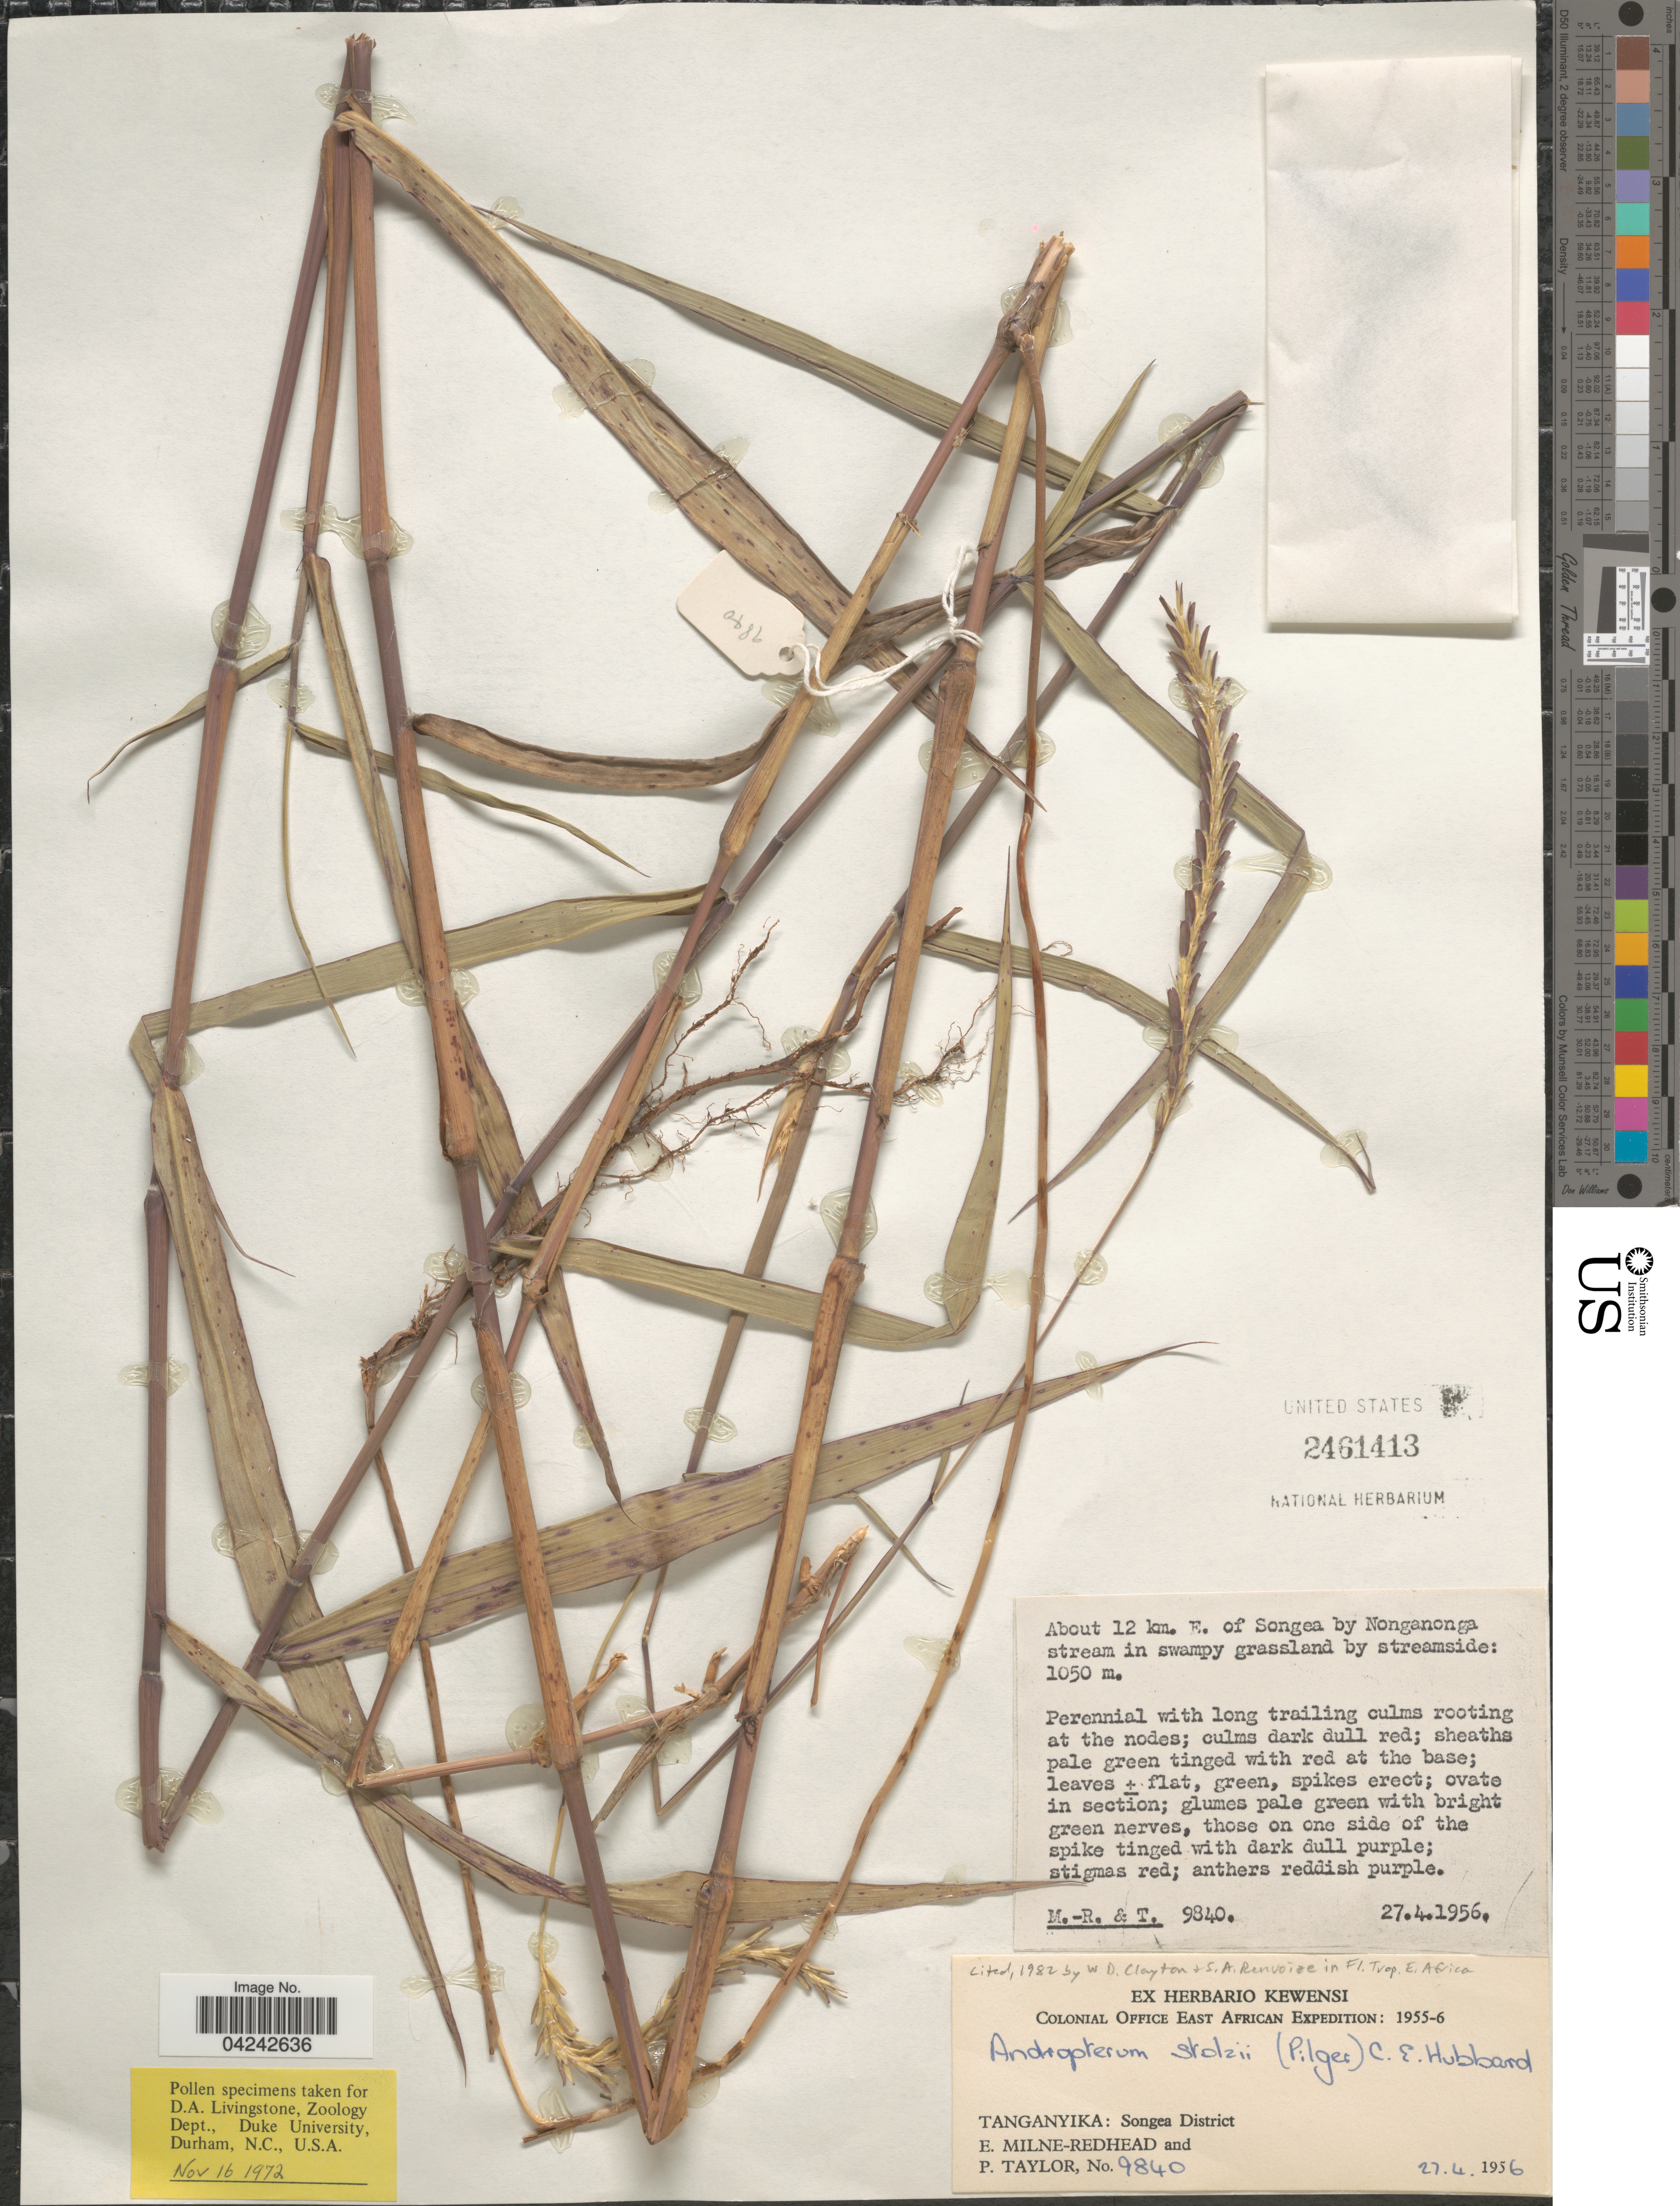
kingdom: Plantae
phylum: Tracheophyta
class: Liliopsida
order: Poales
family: Poaceae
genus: Andropterum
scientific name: Andropterum stolzii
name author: (Pilg.) C.E. Hubb.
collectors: E. W. Milne-Redhead & P. Taylor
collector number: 9840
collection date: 1956-04-27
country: Tanzania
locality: Colonial Office East African Expedition: 1955-6. About 12 km. E. of Songea by Nonganonga. Tanganyika: Songea District.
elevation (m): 1050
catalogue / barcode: US 2461413